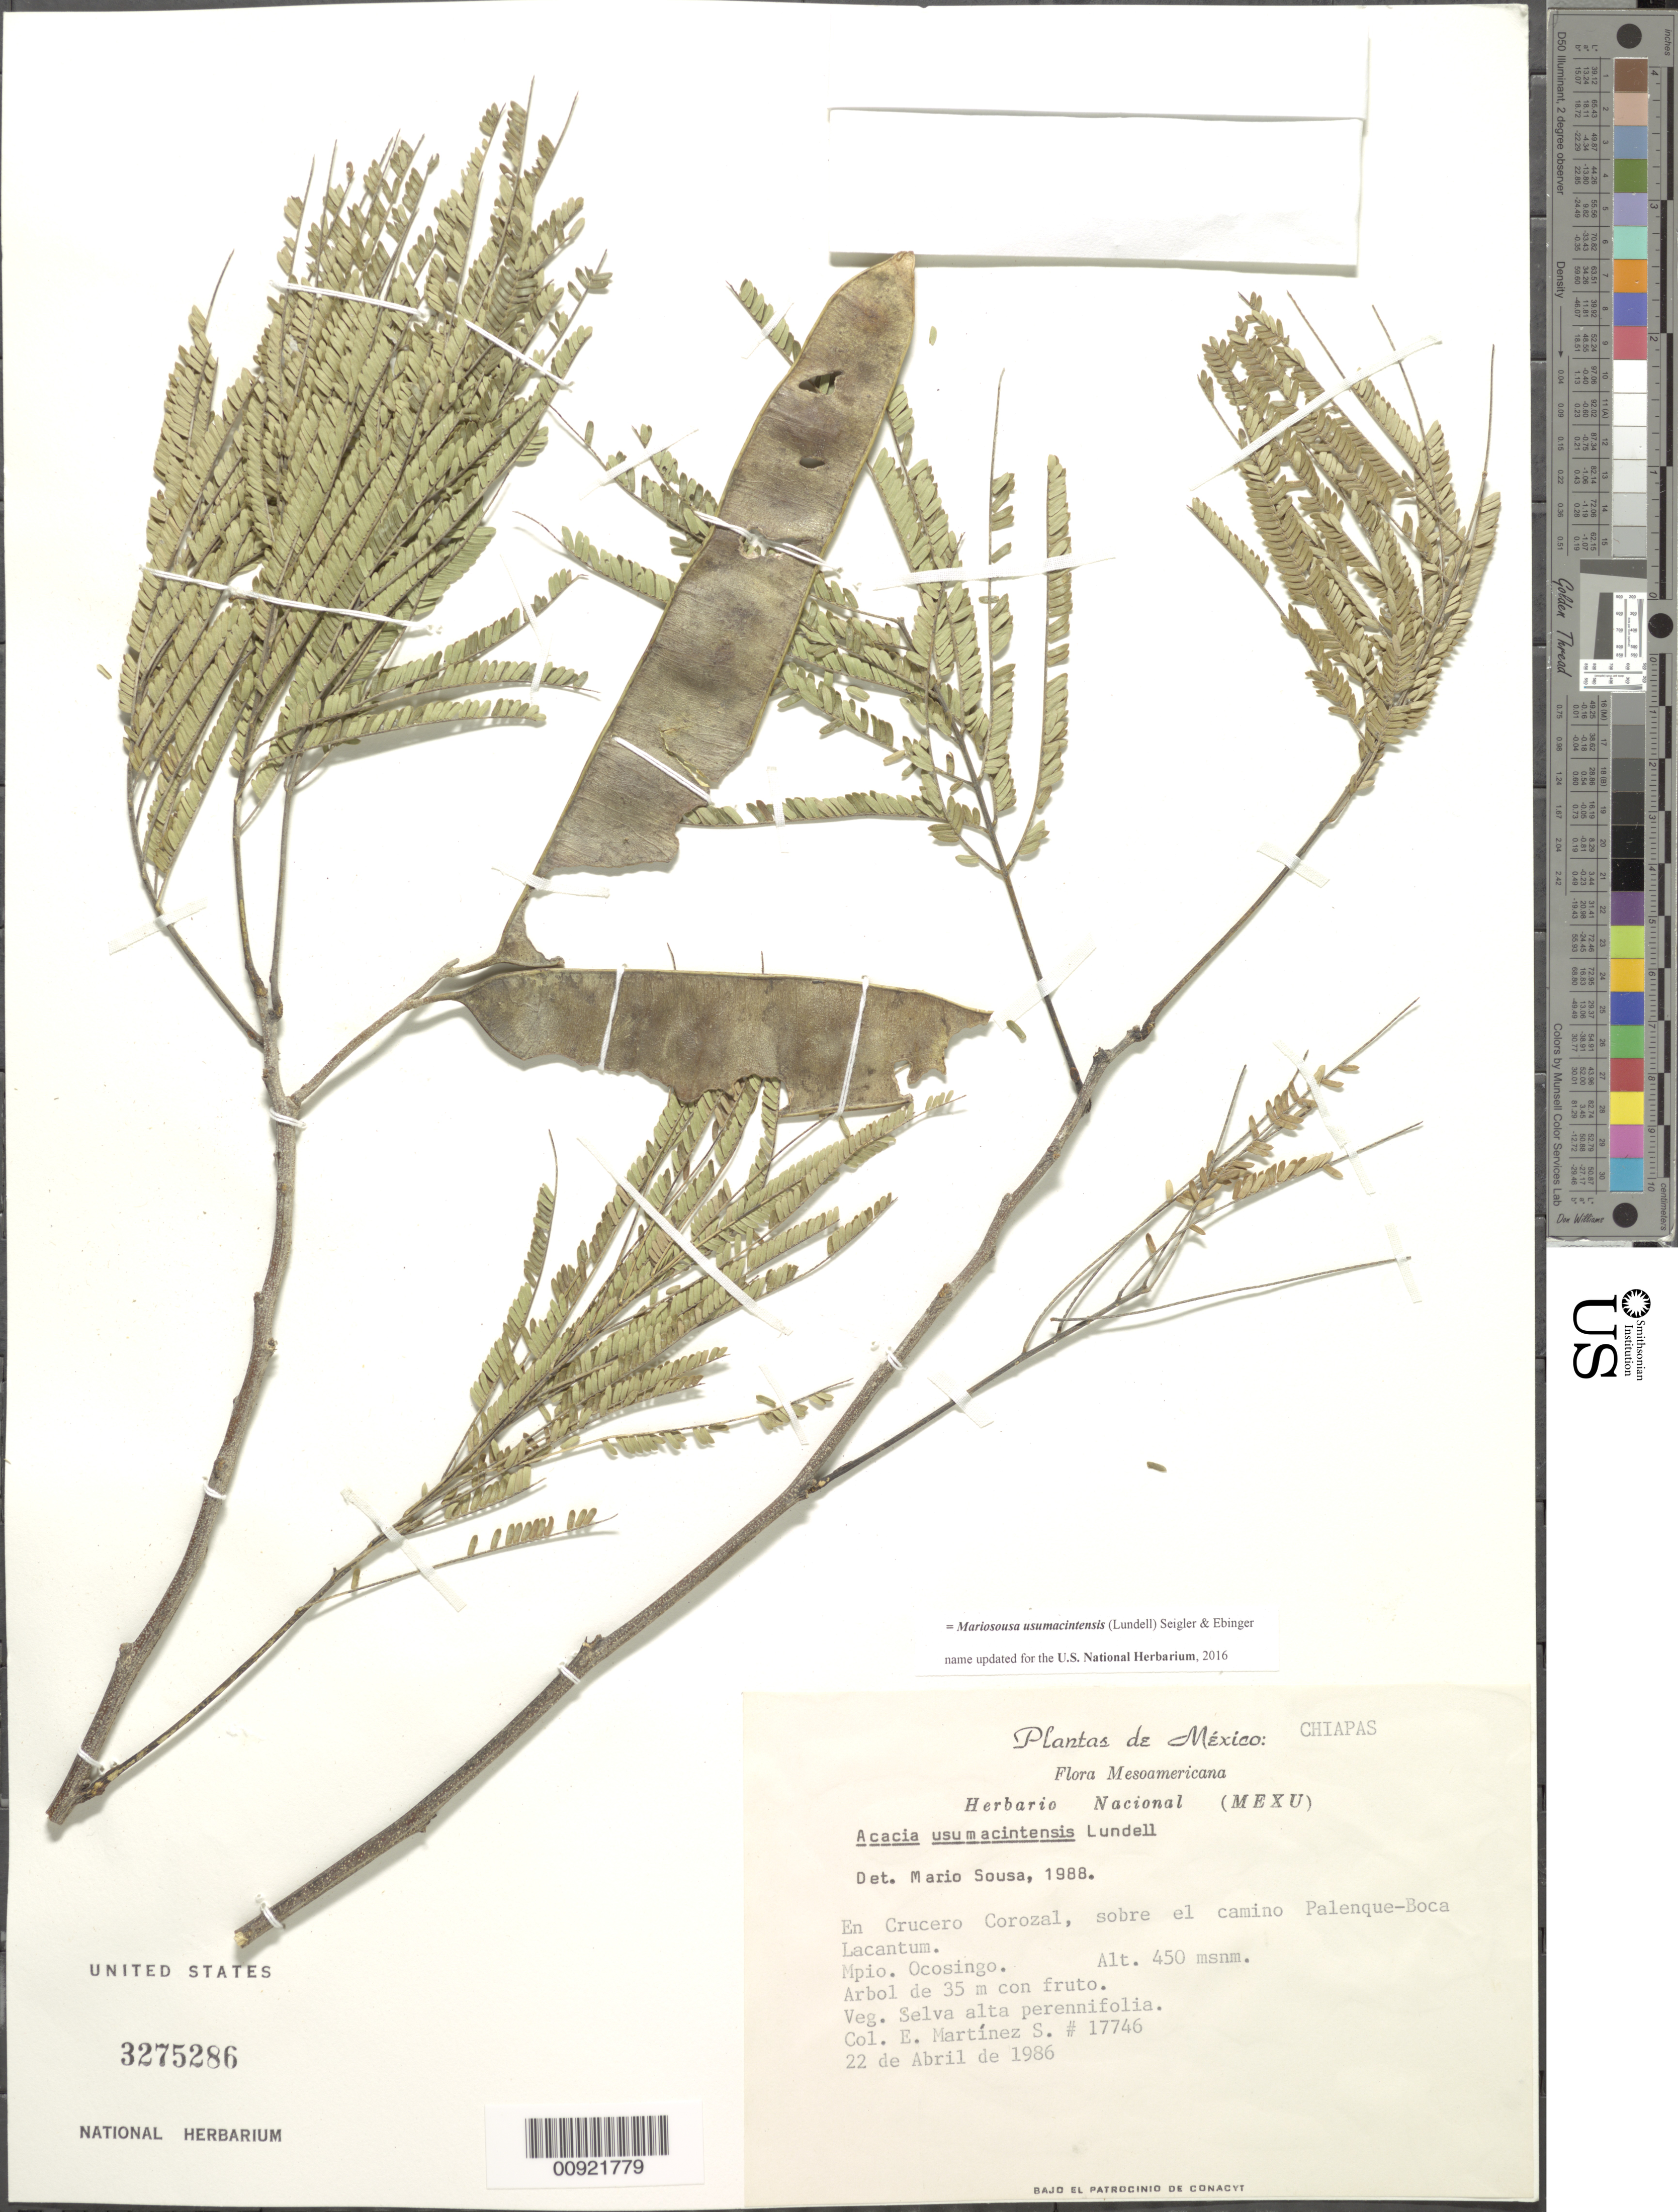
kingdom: Plantae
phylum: Tracheophyta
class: Magnoliopsida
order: Fabales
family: Fabaceae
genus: Mariosousa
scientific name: Mariosousa usumacintensis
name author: (Lundell) Seigler & Ebinger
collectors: E. M. Martínez S.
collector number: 17746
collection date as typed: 22 Apr 1986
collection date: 1986-04-22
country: Mexico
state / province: Chiapas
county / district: Ocosingo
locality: En Crucero Corozal, sobre el camino Palenque - Boca Lacantum, Mpio. Ocosingo, Chiapas.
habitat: Selva alta perennifolia.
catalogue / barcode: US 3275286